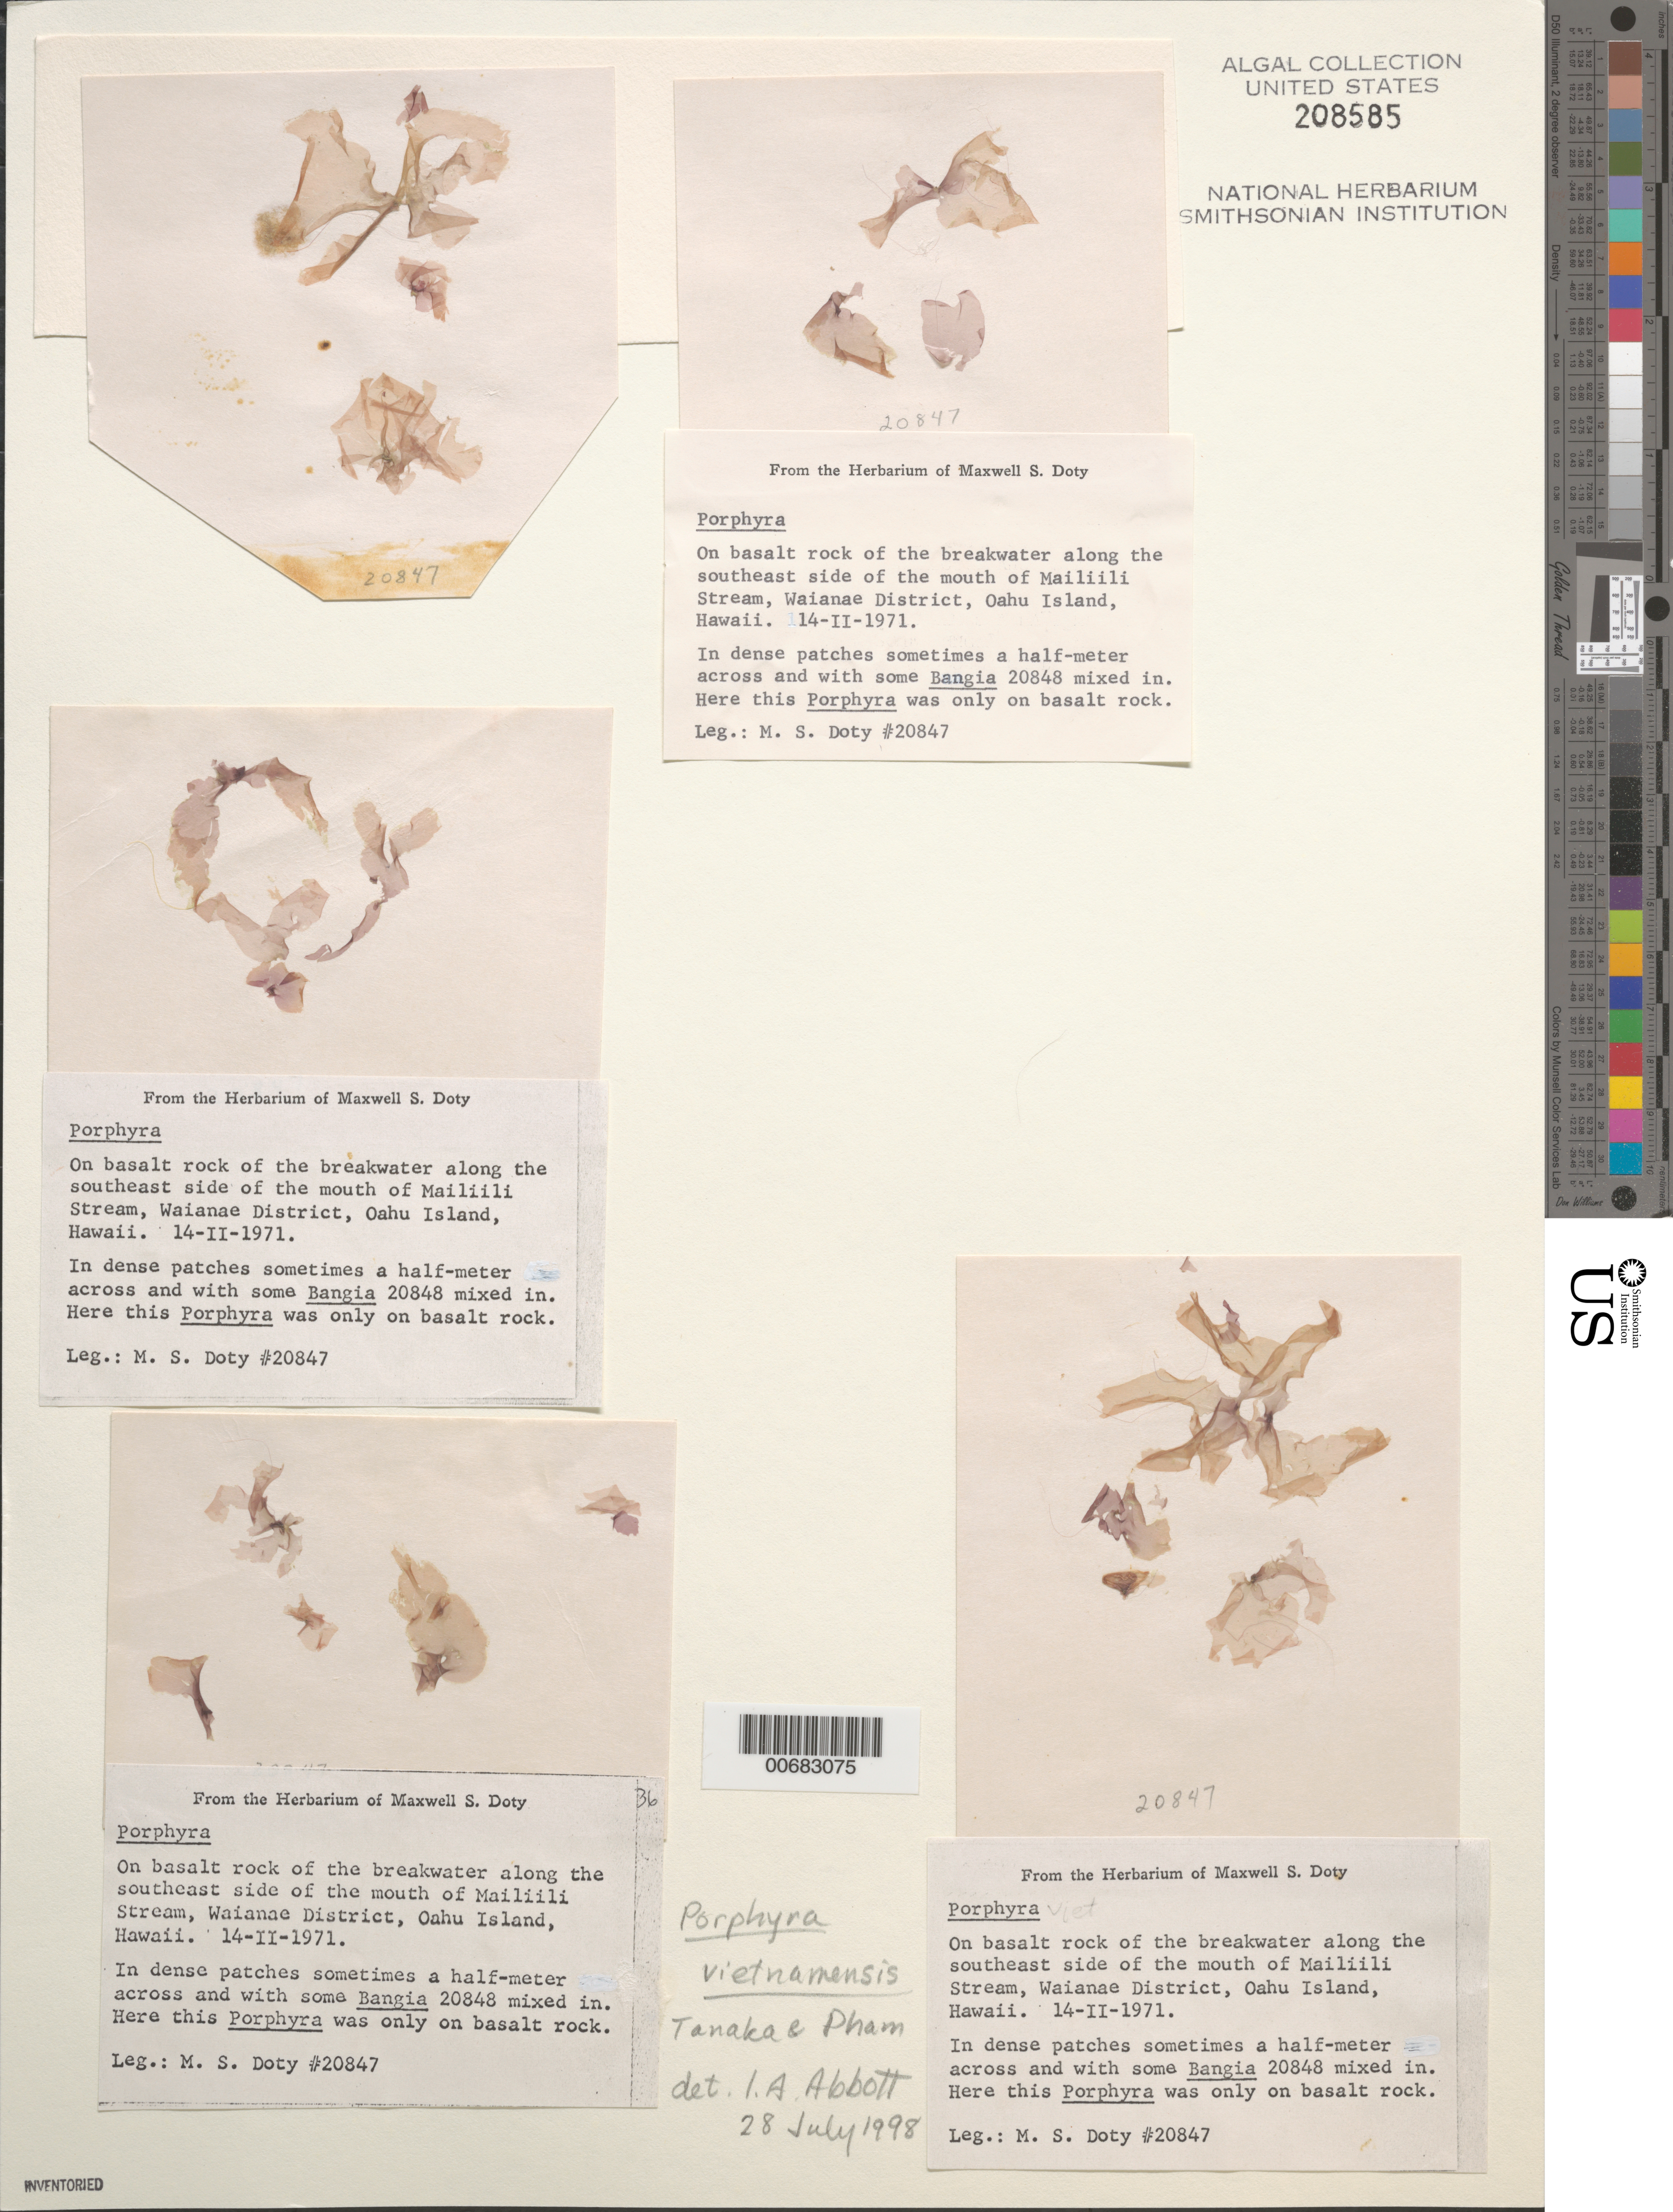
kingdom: Plantae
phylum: Rhodophyta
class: Bangiophyceae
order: Bangiales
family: Bangiaceae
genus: Porphyra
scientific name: Porphyra vietnamensis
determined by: Abbott, Isabella A.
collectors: M. S. Doty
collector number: MSD 20847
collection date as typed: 14 Feb 1971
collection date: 1971-02-14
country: United States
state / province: Hawaii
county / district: Honolulu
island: Oahu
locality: Mailiili Stream mouth, southeast side, Waianae District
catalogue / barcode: US 208585